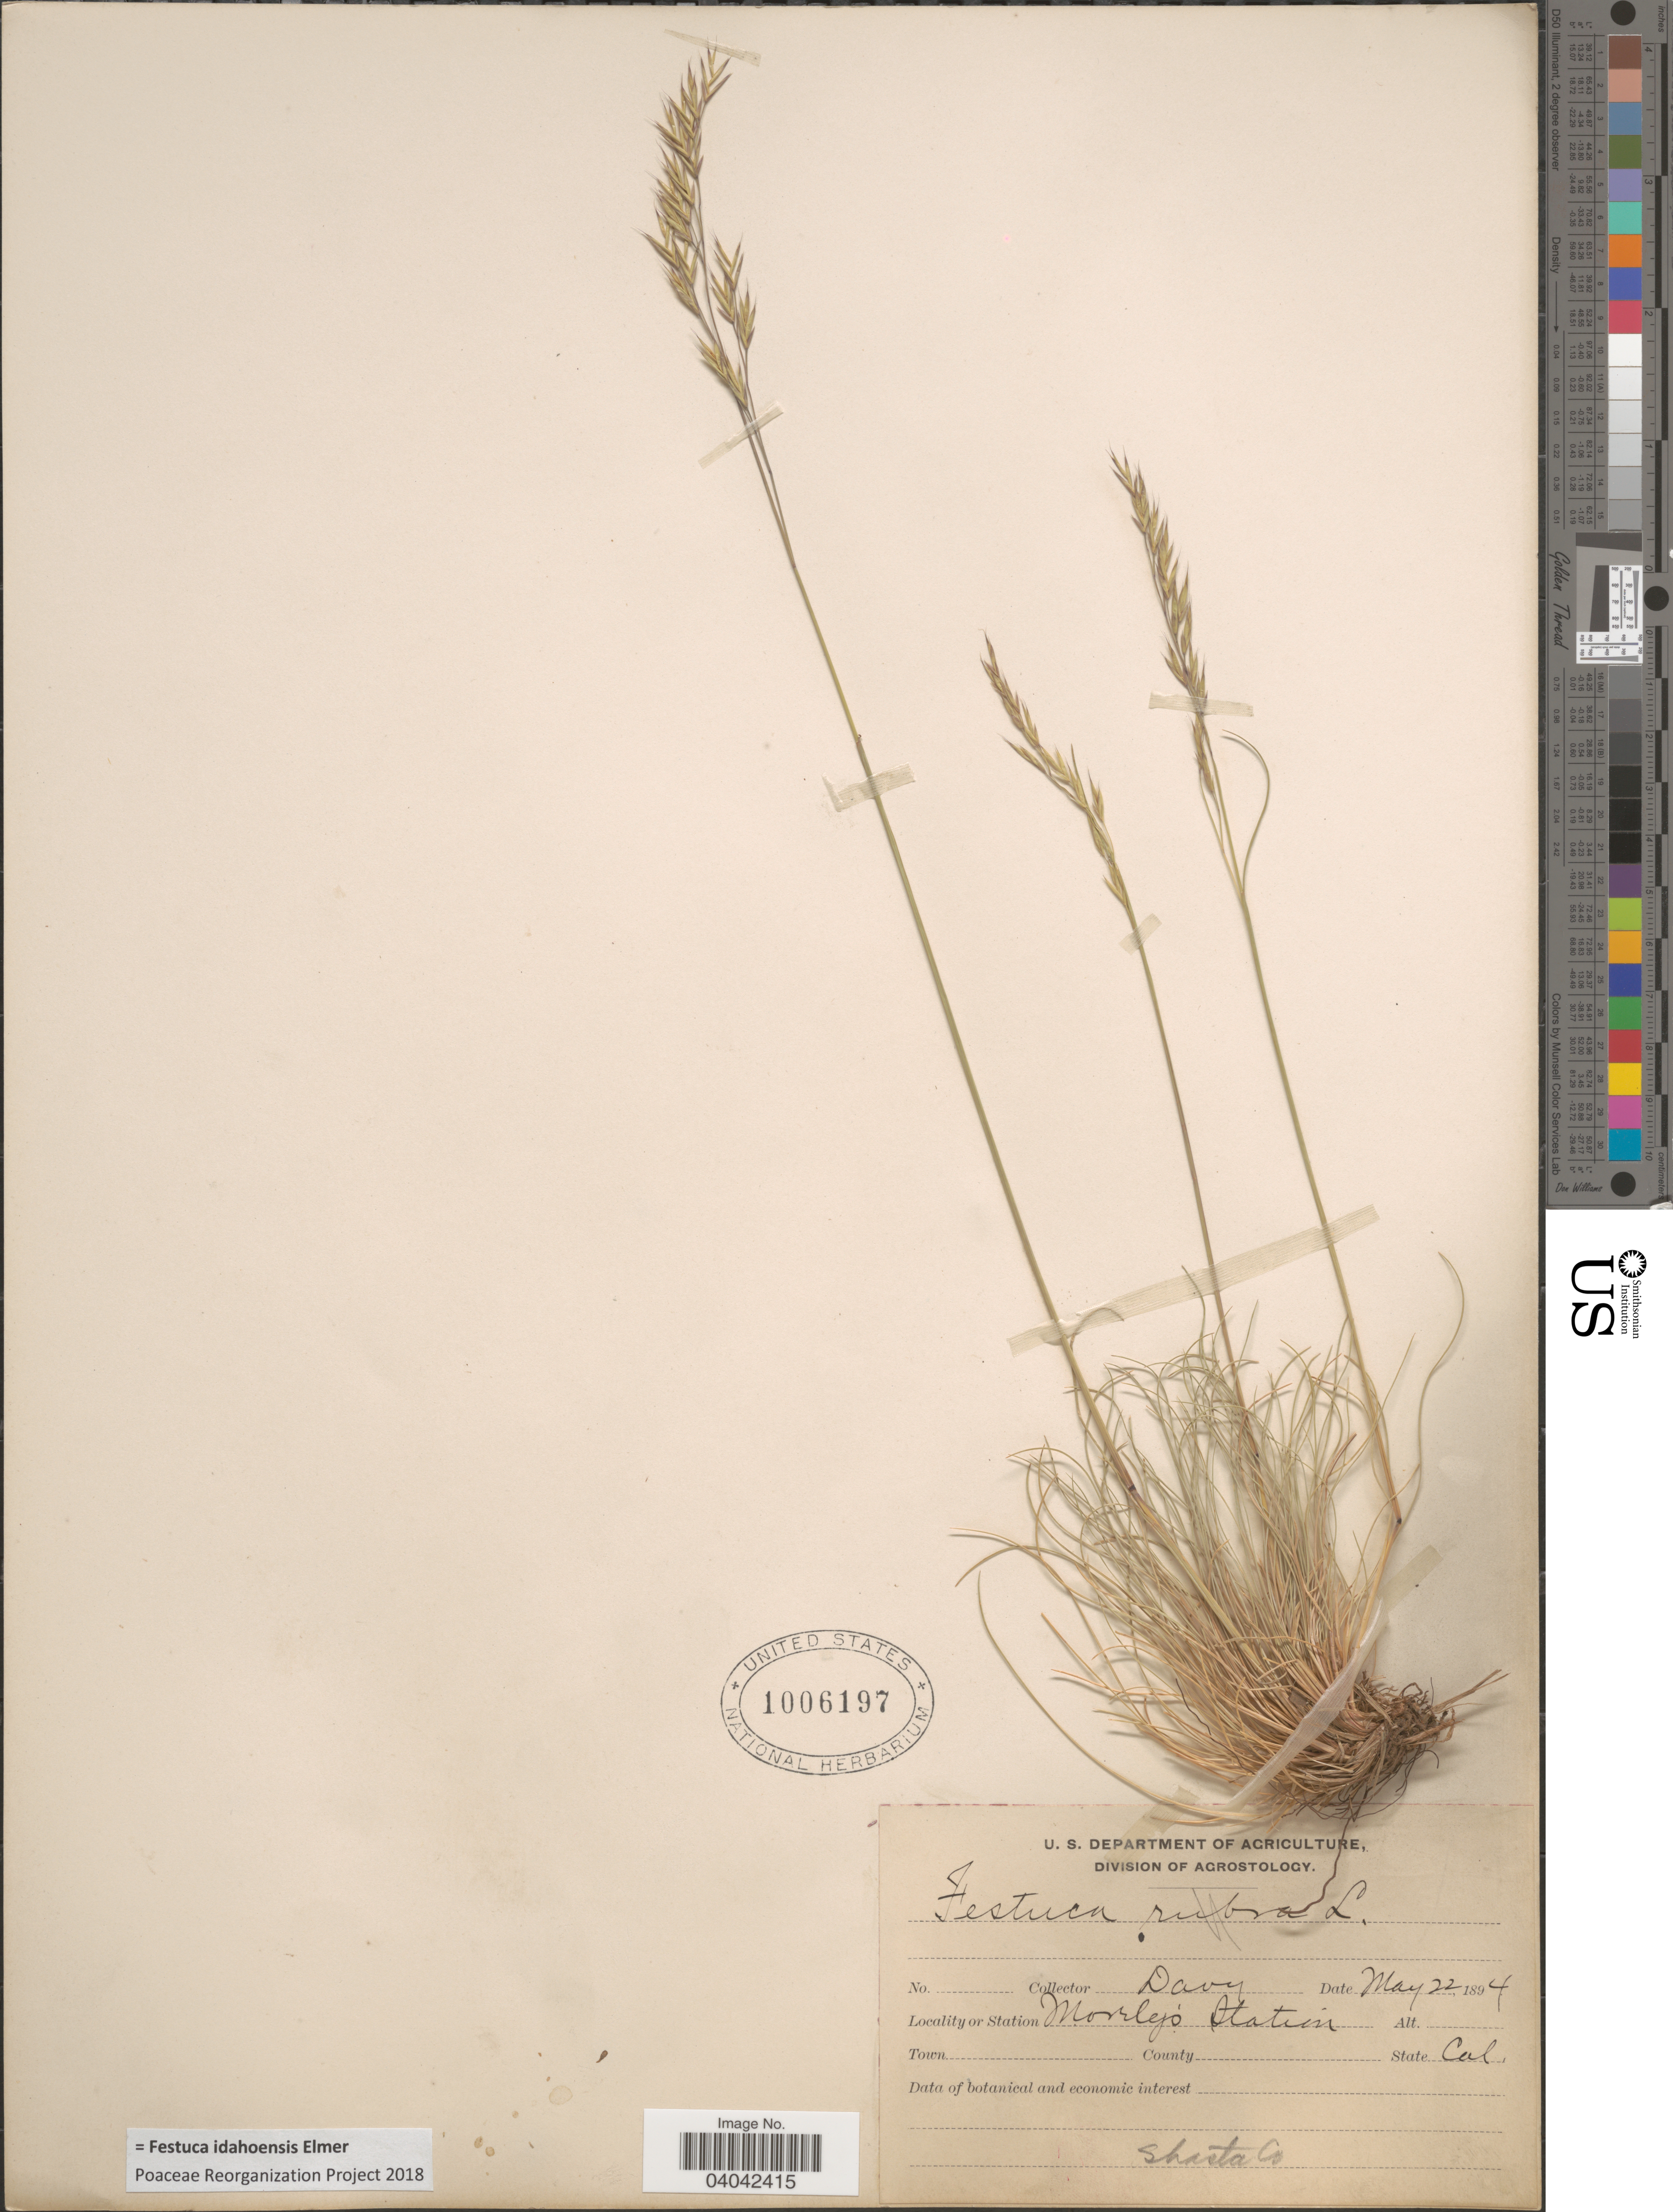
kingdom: Plantae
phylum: Tracheophyta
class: Liliopsida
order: Poales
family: Poaceae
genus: Festuca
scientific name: Festuca idahoensis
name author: Elmer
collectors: Davy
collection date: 1894-05-22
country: United States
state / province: California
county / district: Shasta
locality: Morelejo Station. Shasta Co.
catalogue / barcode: US 1006197